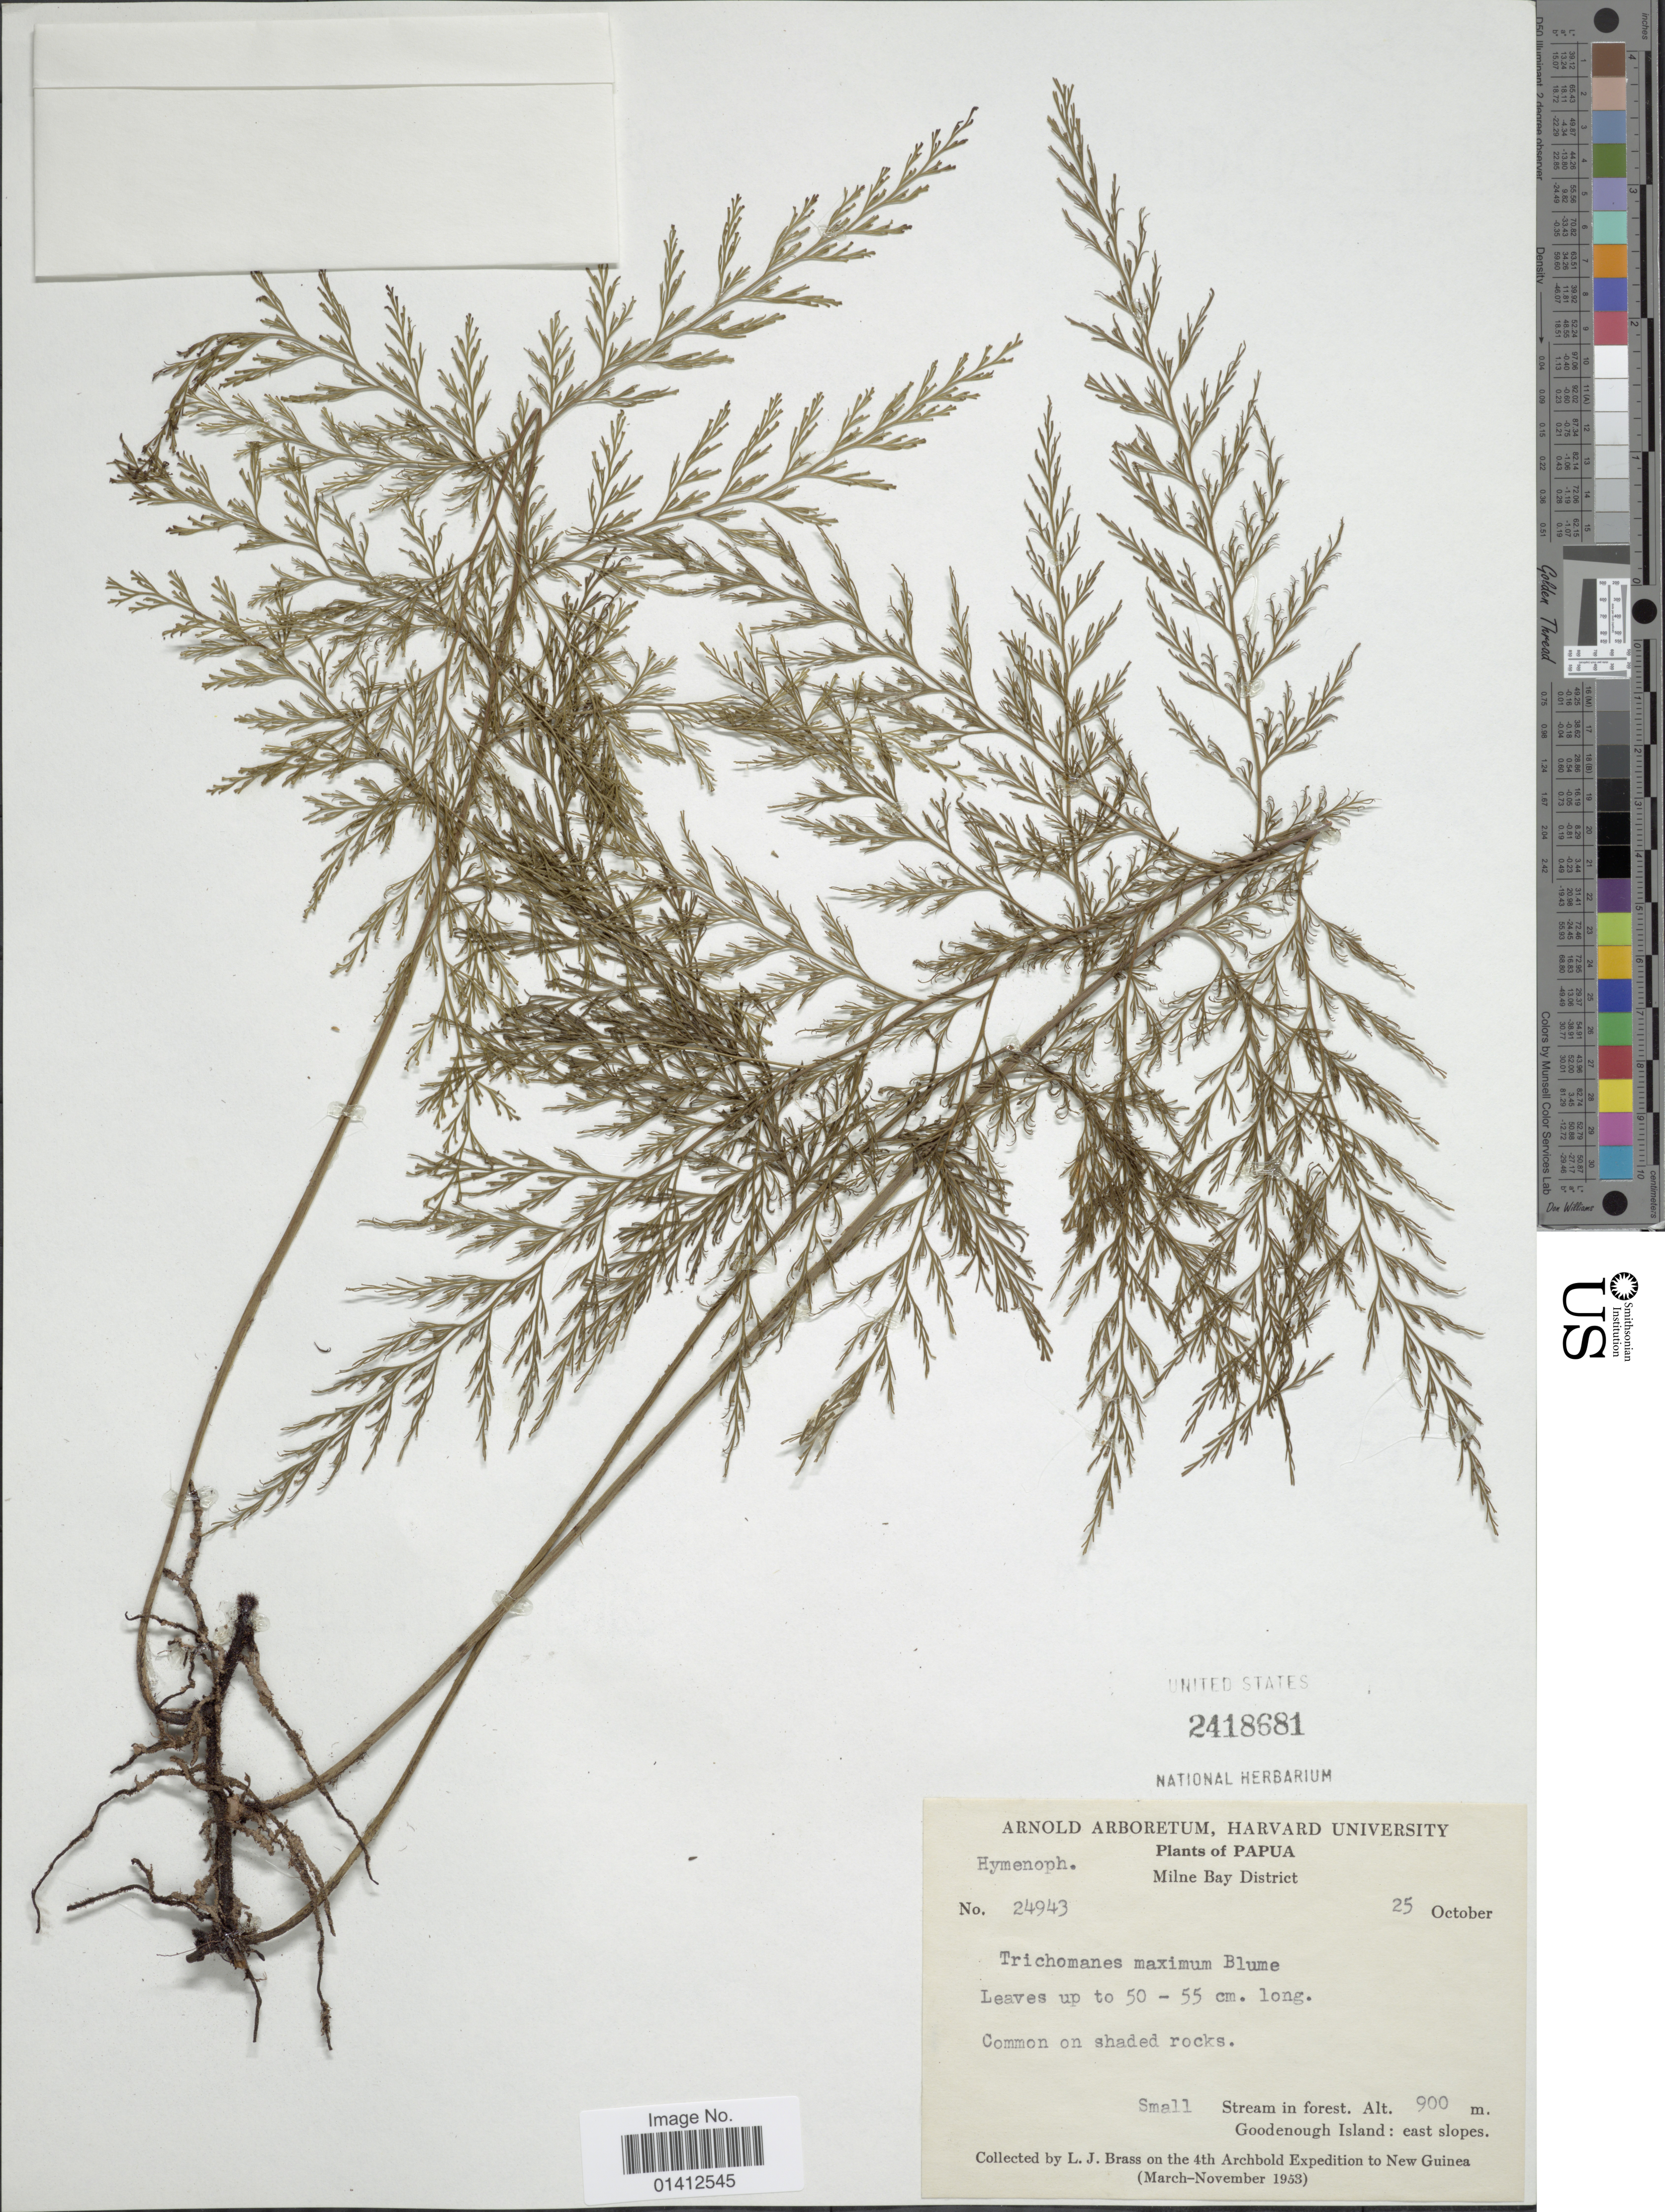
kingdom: Plantae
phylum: Tracheophyta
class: Polypodiopsida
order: Hymenophyllales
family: Hymenophyllaceae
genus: Vandenboschia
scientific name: Vandenboschia maxima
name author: (Blume) Copel.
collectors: L. J. Brass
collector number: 24943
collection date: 1953-10-25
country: Papua New Guinea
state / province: Milne Bay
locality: Milne Bay District, Goodenough Island: east slopes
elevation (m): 900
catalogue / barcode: US 2418681